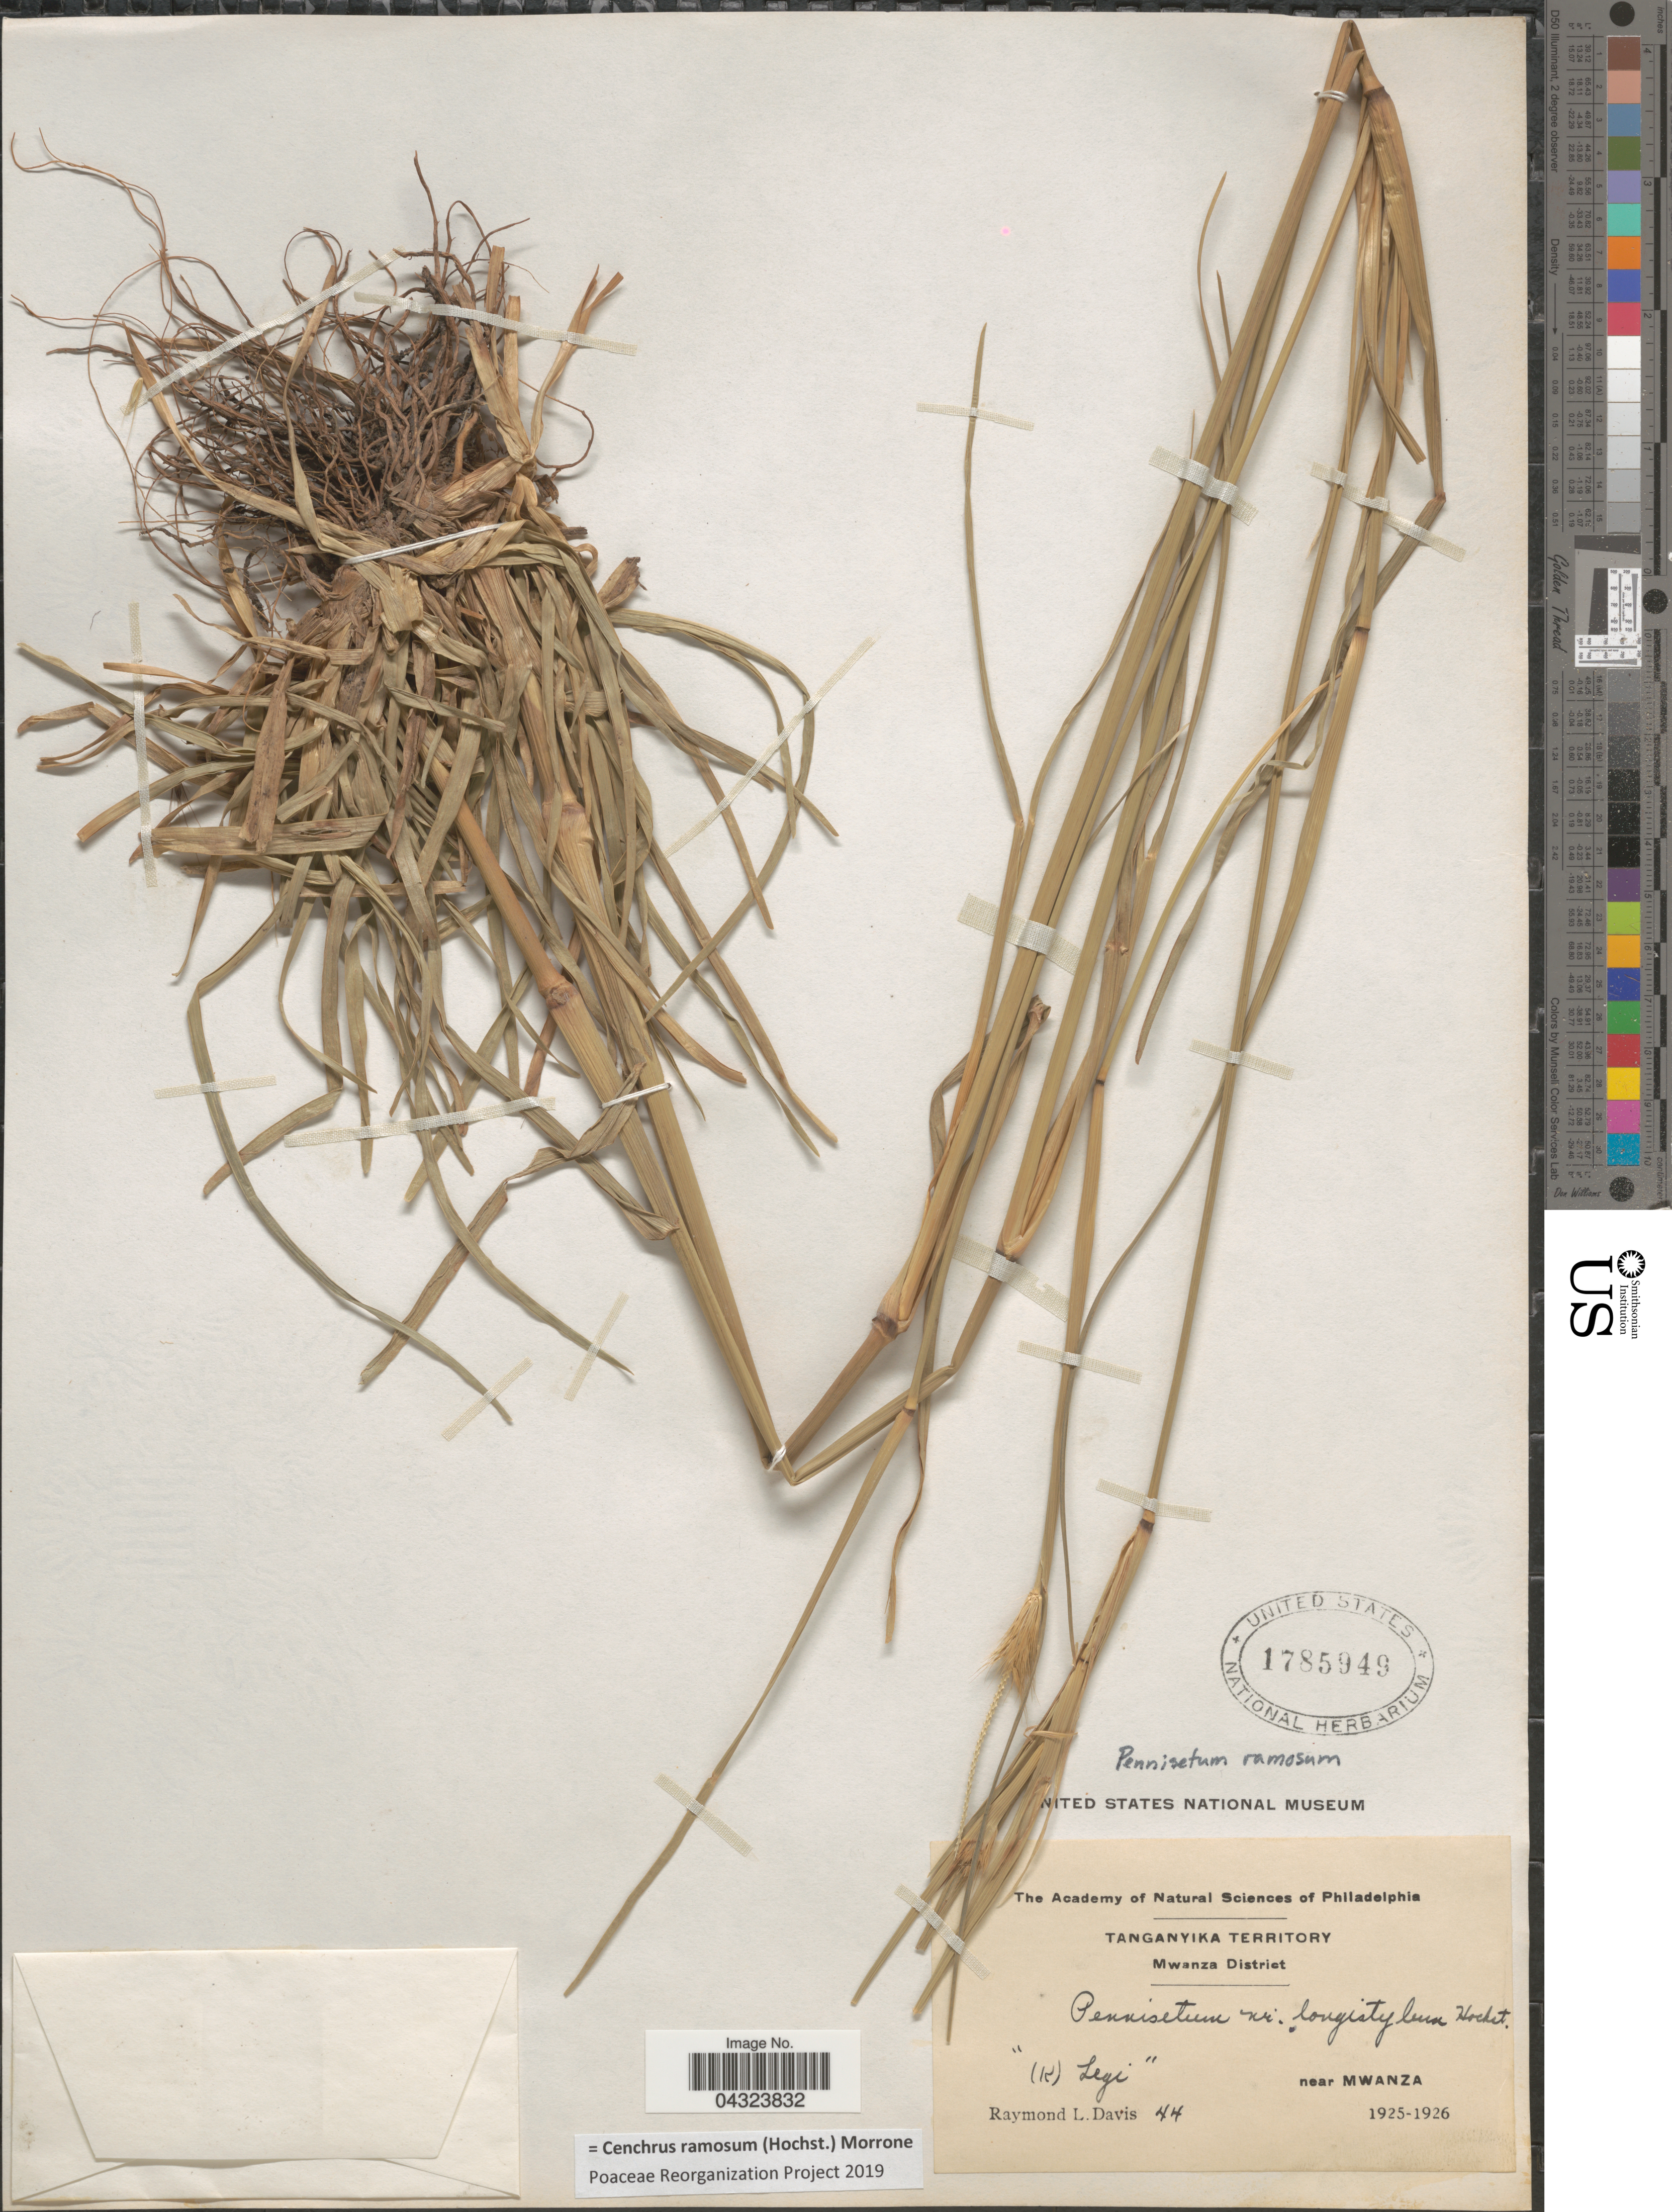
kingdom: Plantae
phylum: Tracheophyta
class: Liliopsida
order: Poales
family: Poaceae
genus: Cenchrus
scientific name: Cenchrus ramosum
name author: (Hochst.) Morrone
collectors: R. Davis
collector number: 44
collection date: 1925/1926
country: Tanzania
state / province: Mwanza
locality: Tanganyika Territory. Mwanza District. Near Mwanza.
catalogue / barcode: US 1785949